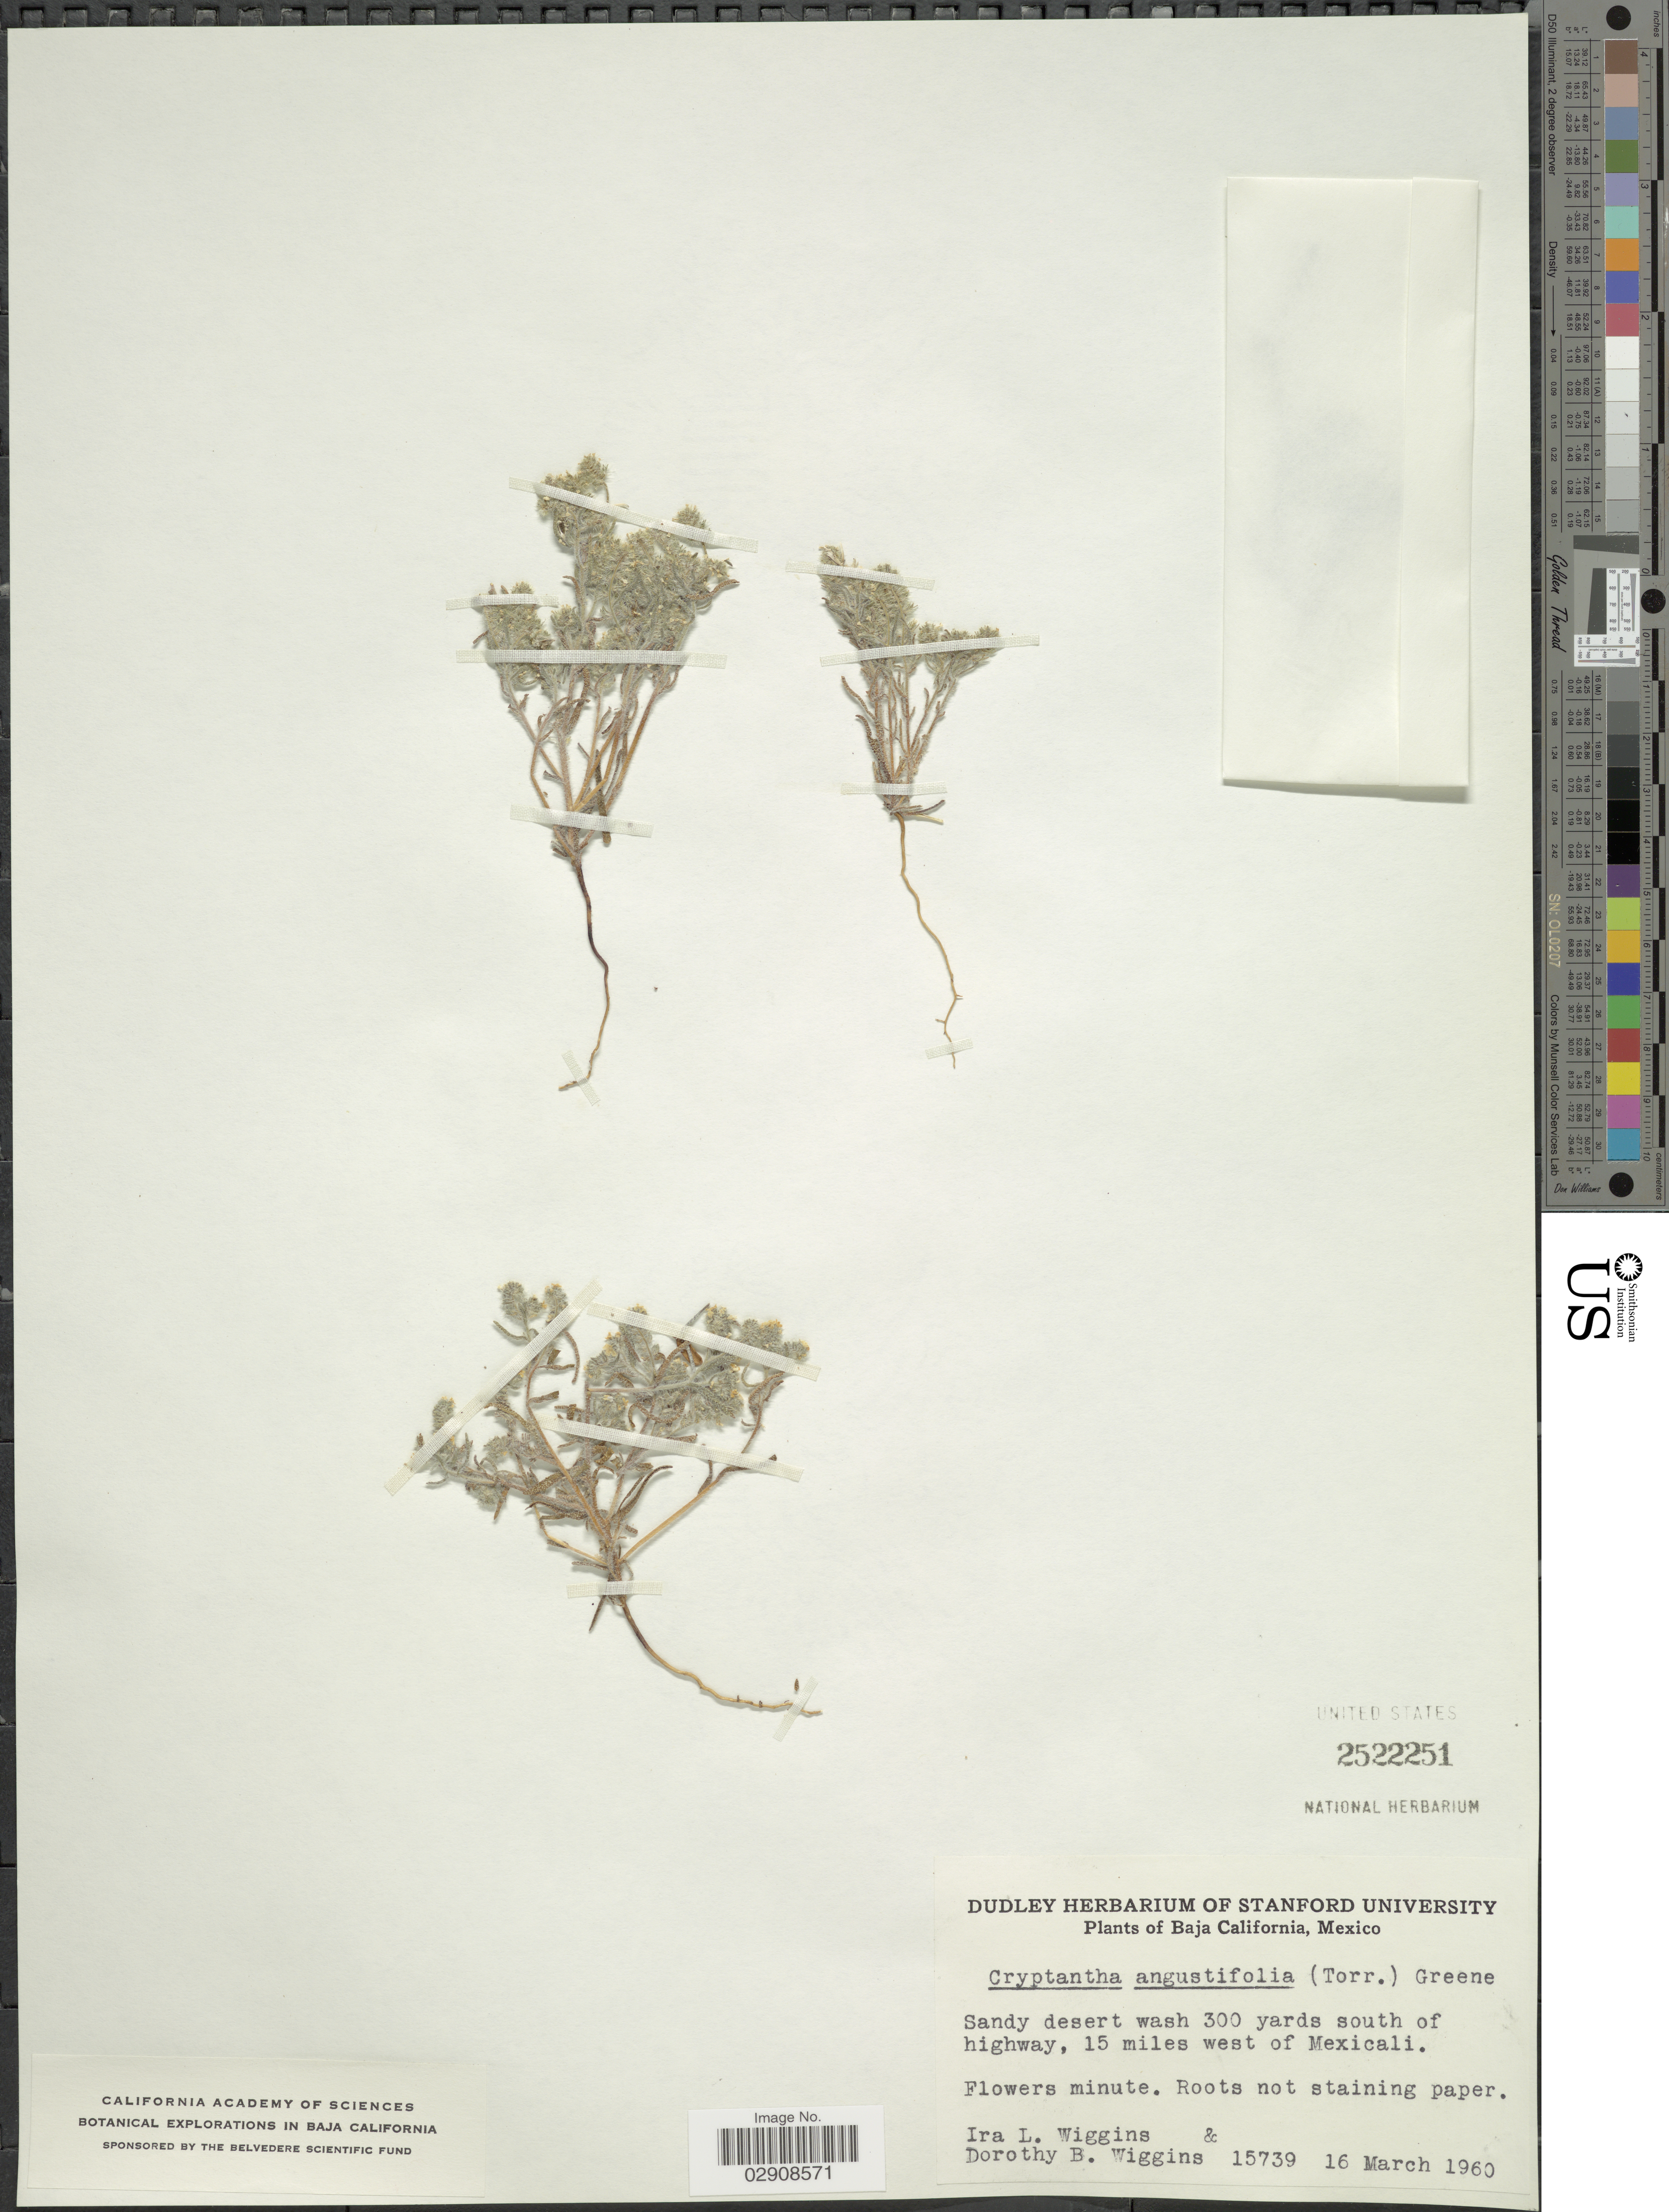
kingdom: Plantae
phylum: Tracheophyta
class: Magnoliopsida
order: Boraginales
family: Boraginaceae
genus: Cryptantha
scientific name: Cryptantha angustifolia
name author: (Torr.) Greene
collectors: I. L. Wiggins & D. B. Wiggins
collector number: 15739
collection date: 1960-03-16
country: Mexico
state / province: Baja California Norte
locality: Sandy desert wash 300 yards south of highway, 15 miles west of Mexicali.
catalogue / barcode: US 2522251